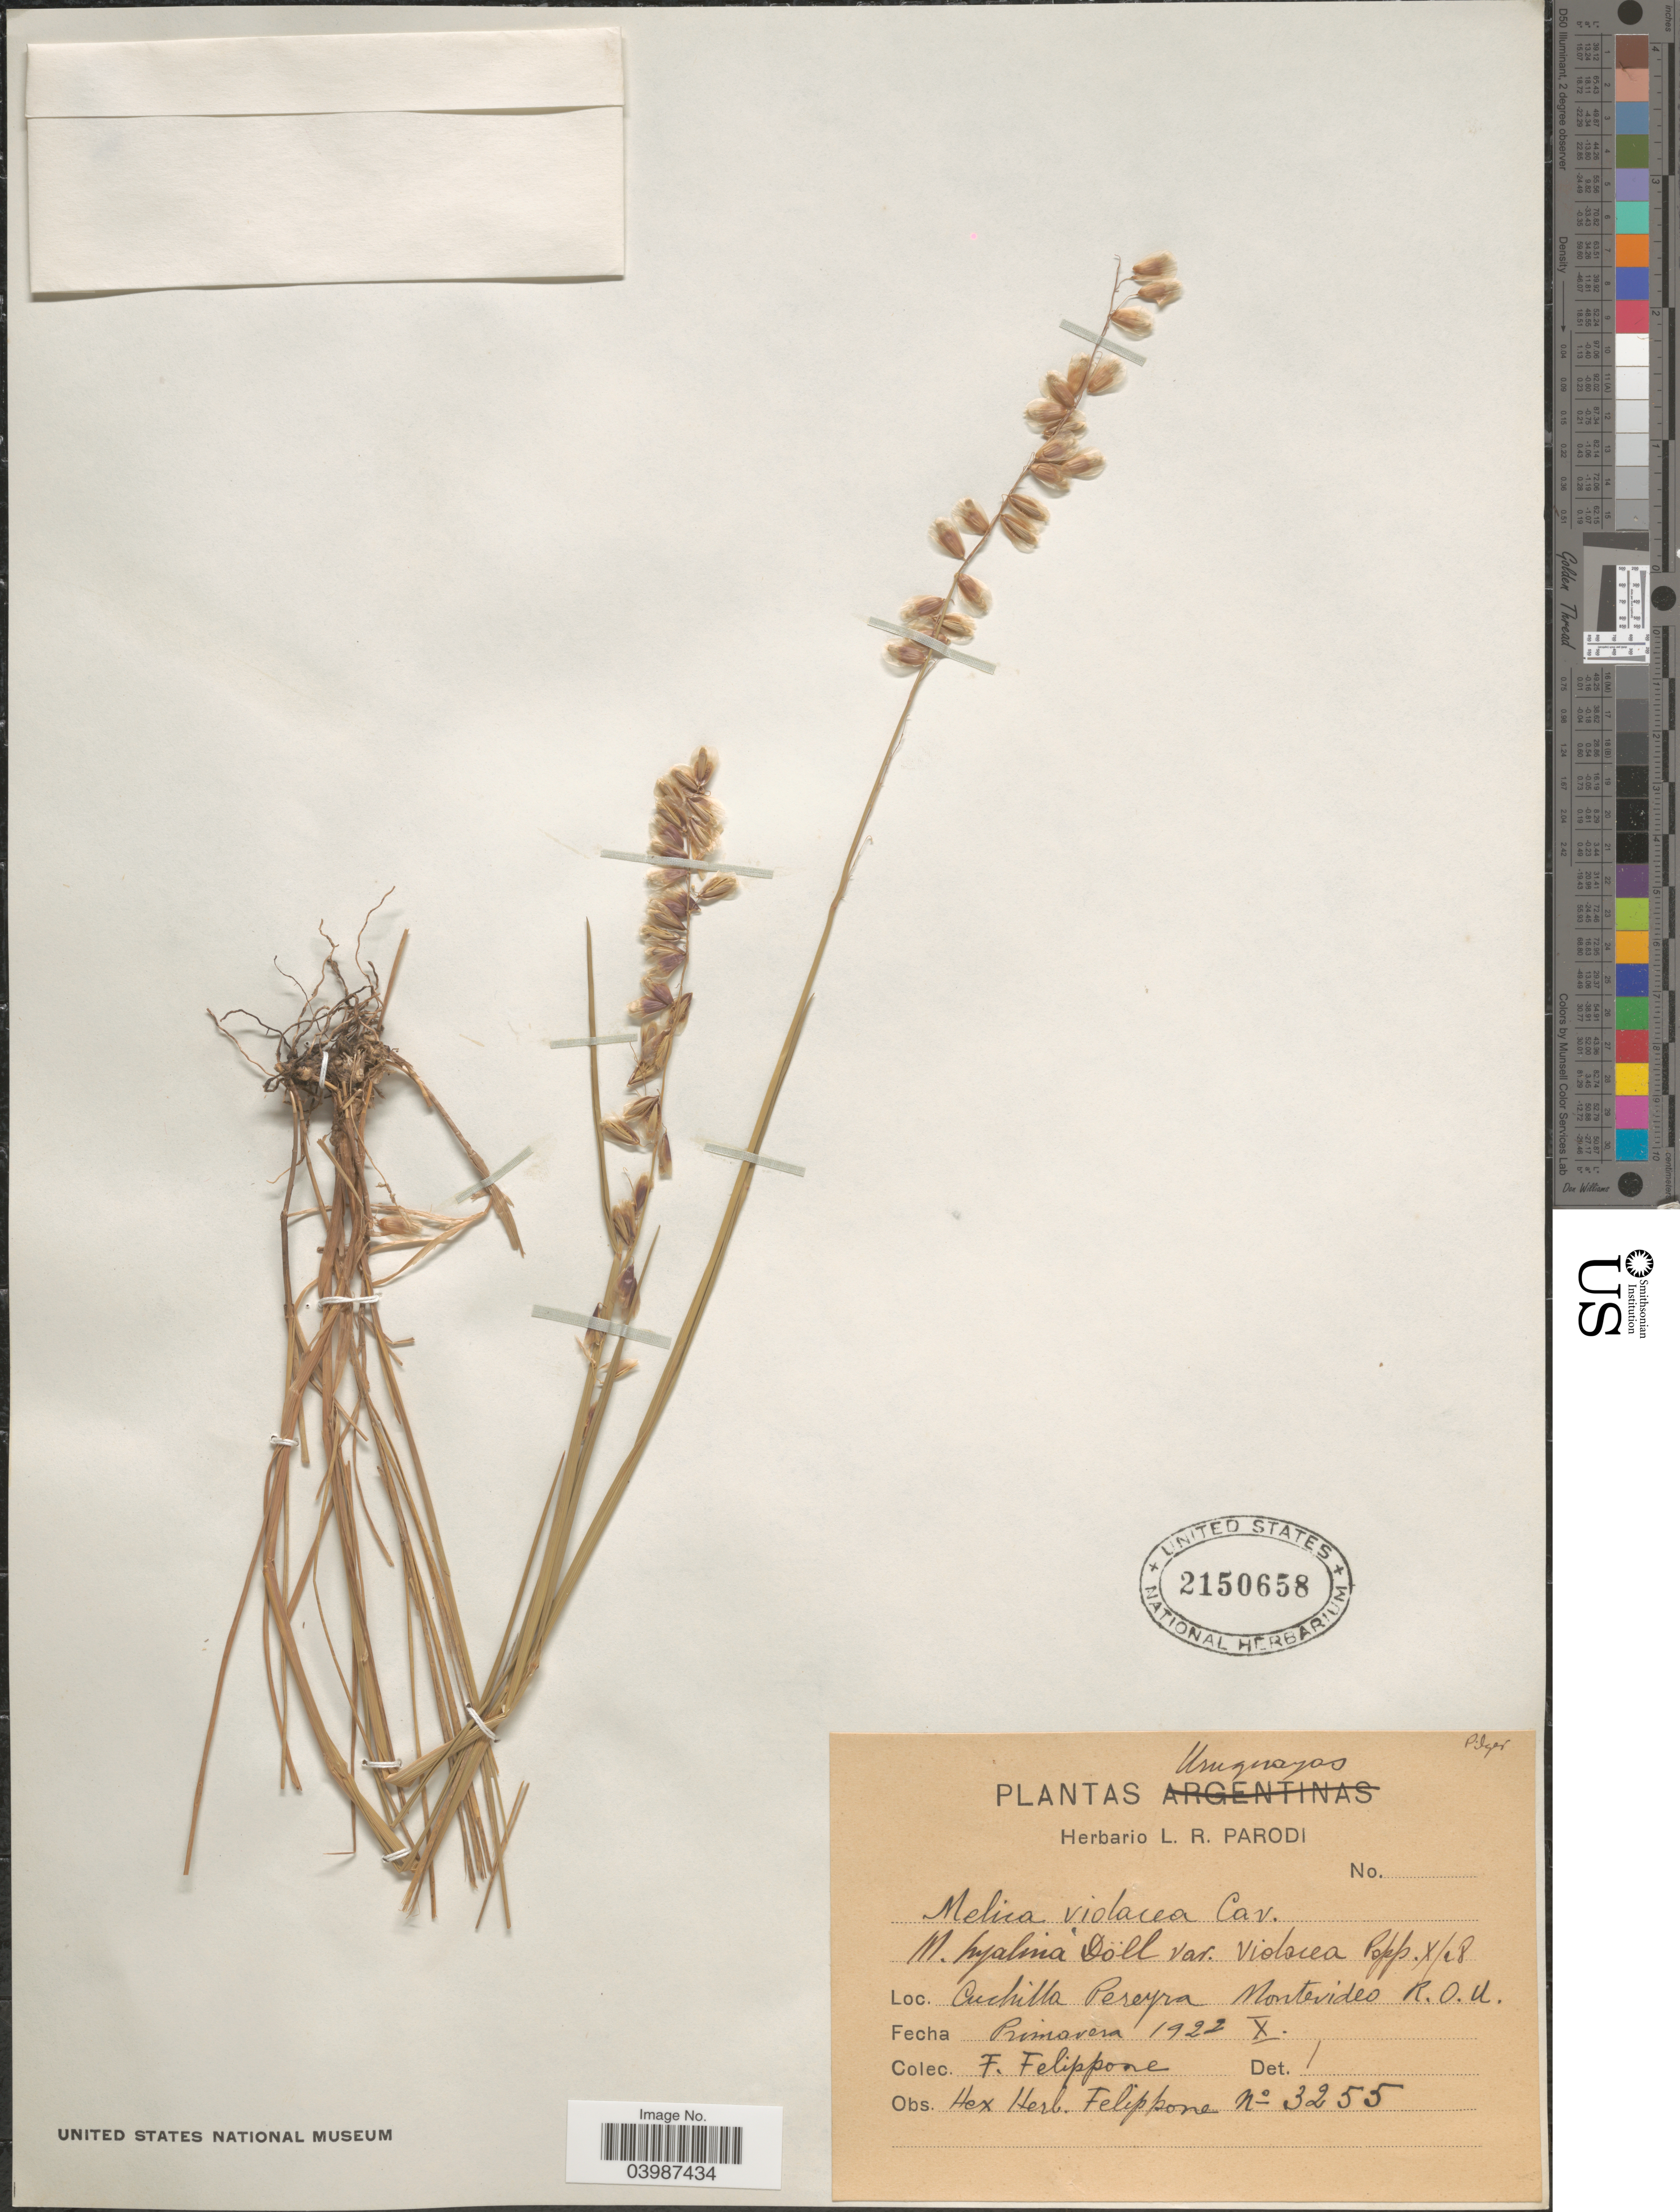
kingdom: Plantae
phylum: Tracheophyta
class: Liliopsida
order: Poales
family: Poaceae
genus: Melica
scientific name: Melica violacea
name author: Cav.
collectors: F. Felippone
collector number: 3255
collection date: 1922-10-01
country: Uruguay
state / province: Montevideo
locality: Cuchilla Pereyra. Montevideo R.O.U.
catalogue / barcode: US 2150658